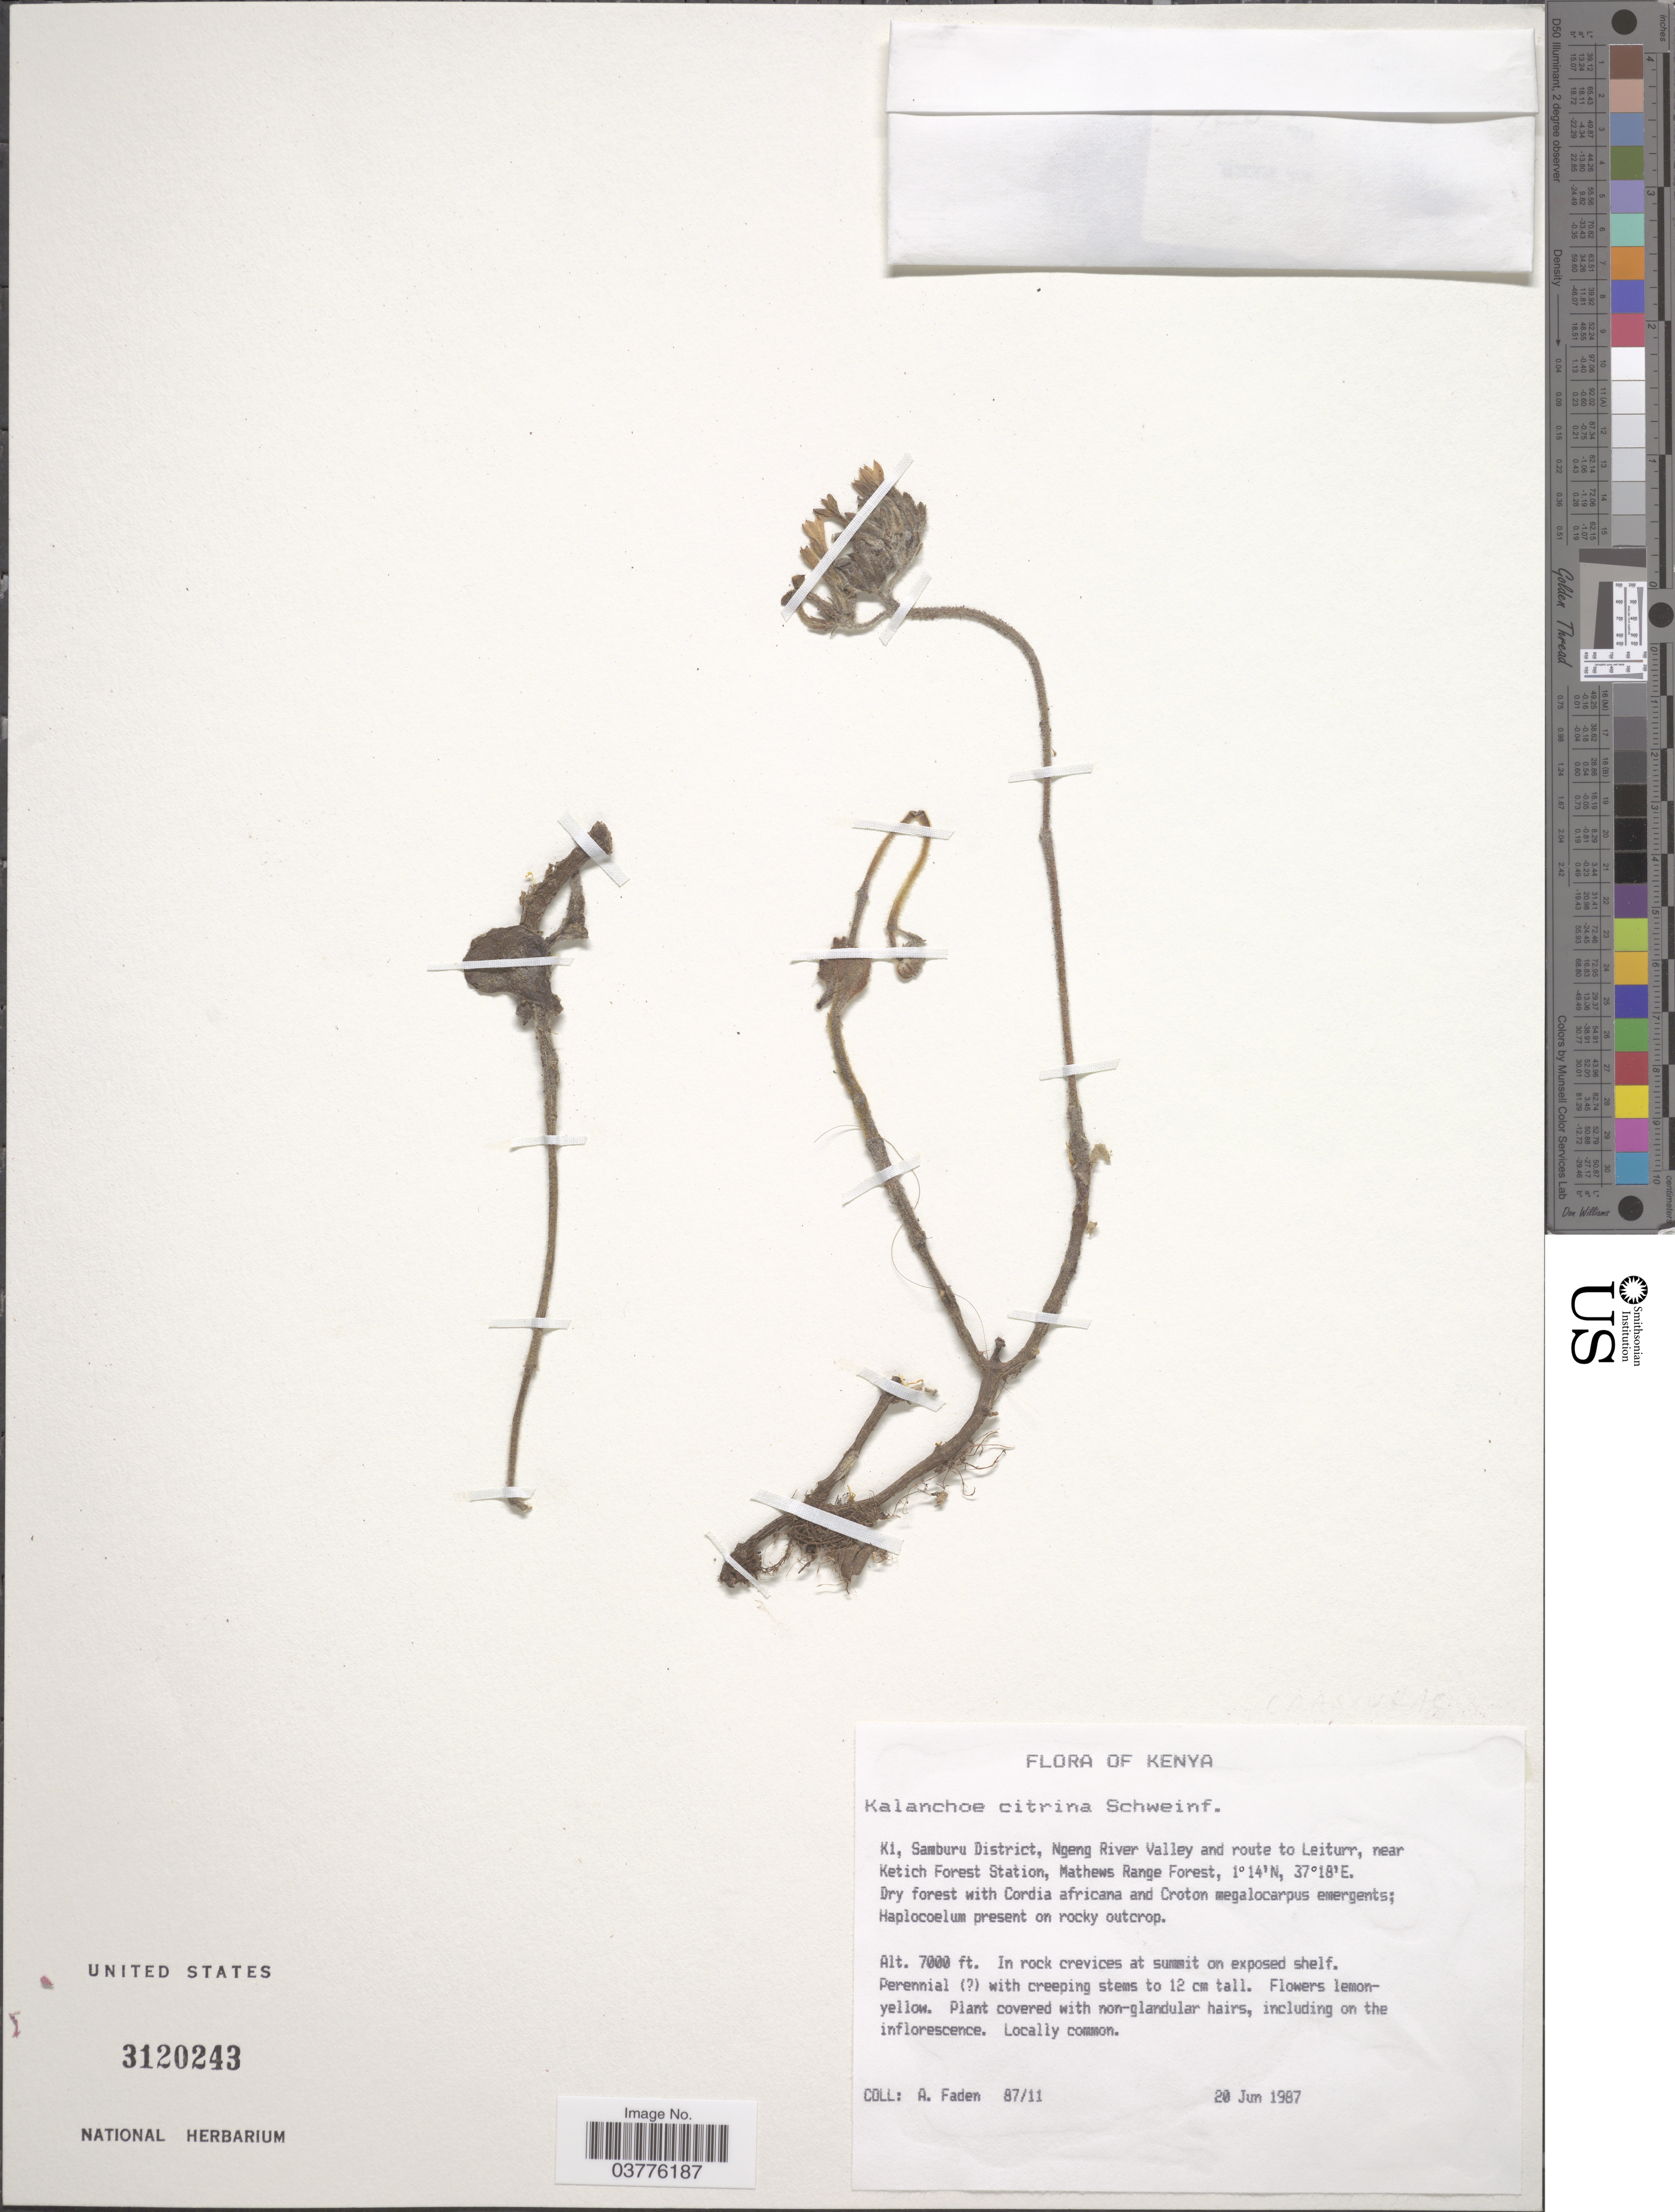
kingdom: Plantae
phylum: Tracheophyta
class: Magnoliopsida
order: Saxifragales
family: Crassulaceae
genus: Kalanchoe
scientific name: Kalanchoe citrina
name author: Schweinf.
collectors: A. J. Faden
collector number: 87/11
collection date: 1987-06-20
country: Kenya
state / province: Samburu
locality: K1, Samburu District, Ngeng River Valley and route to Leiturr, near Ketich Forest Station, Mathews Range Forest.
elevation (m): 2134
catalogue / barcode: US 3120243